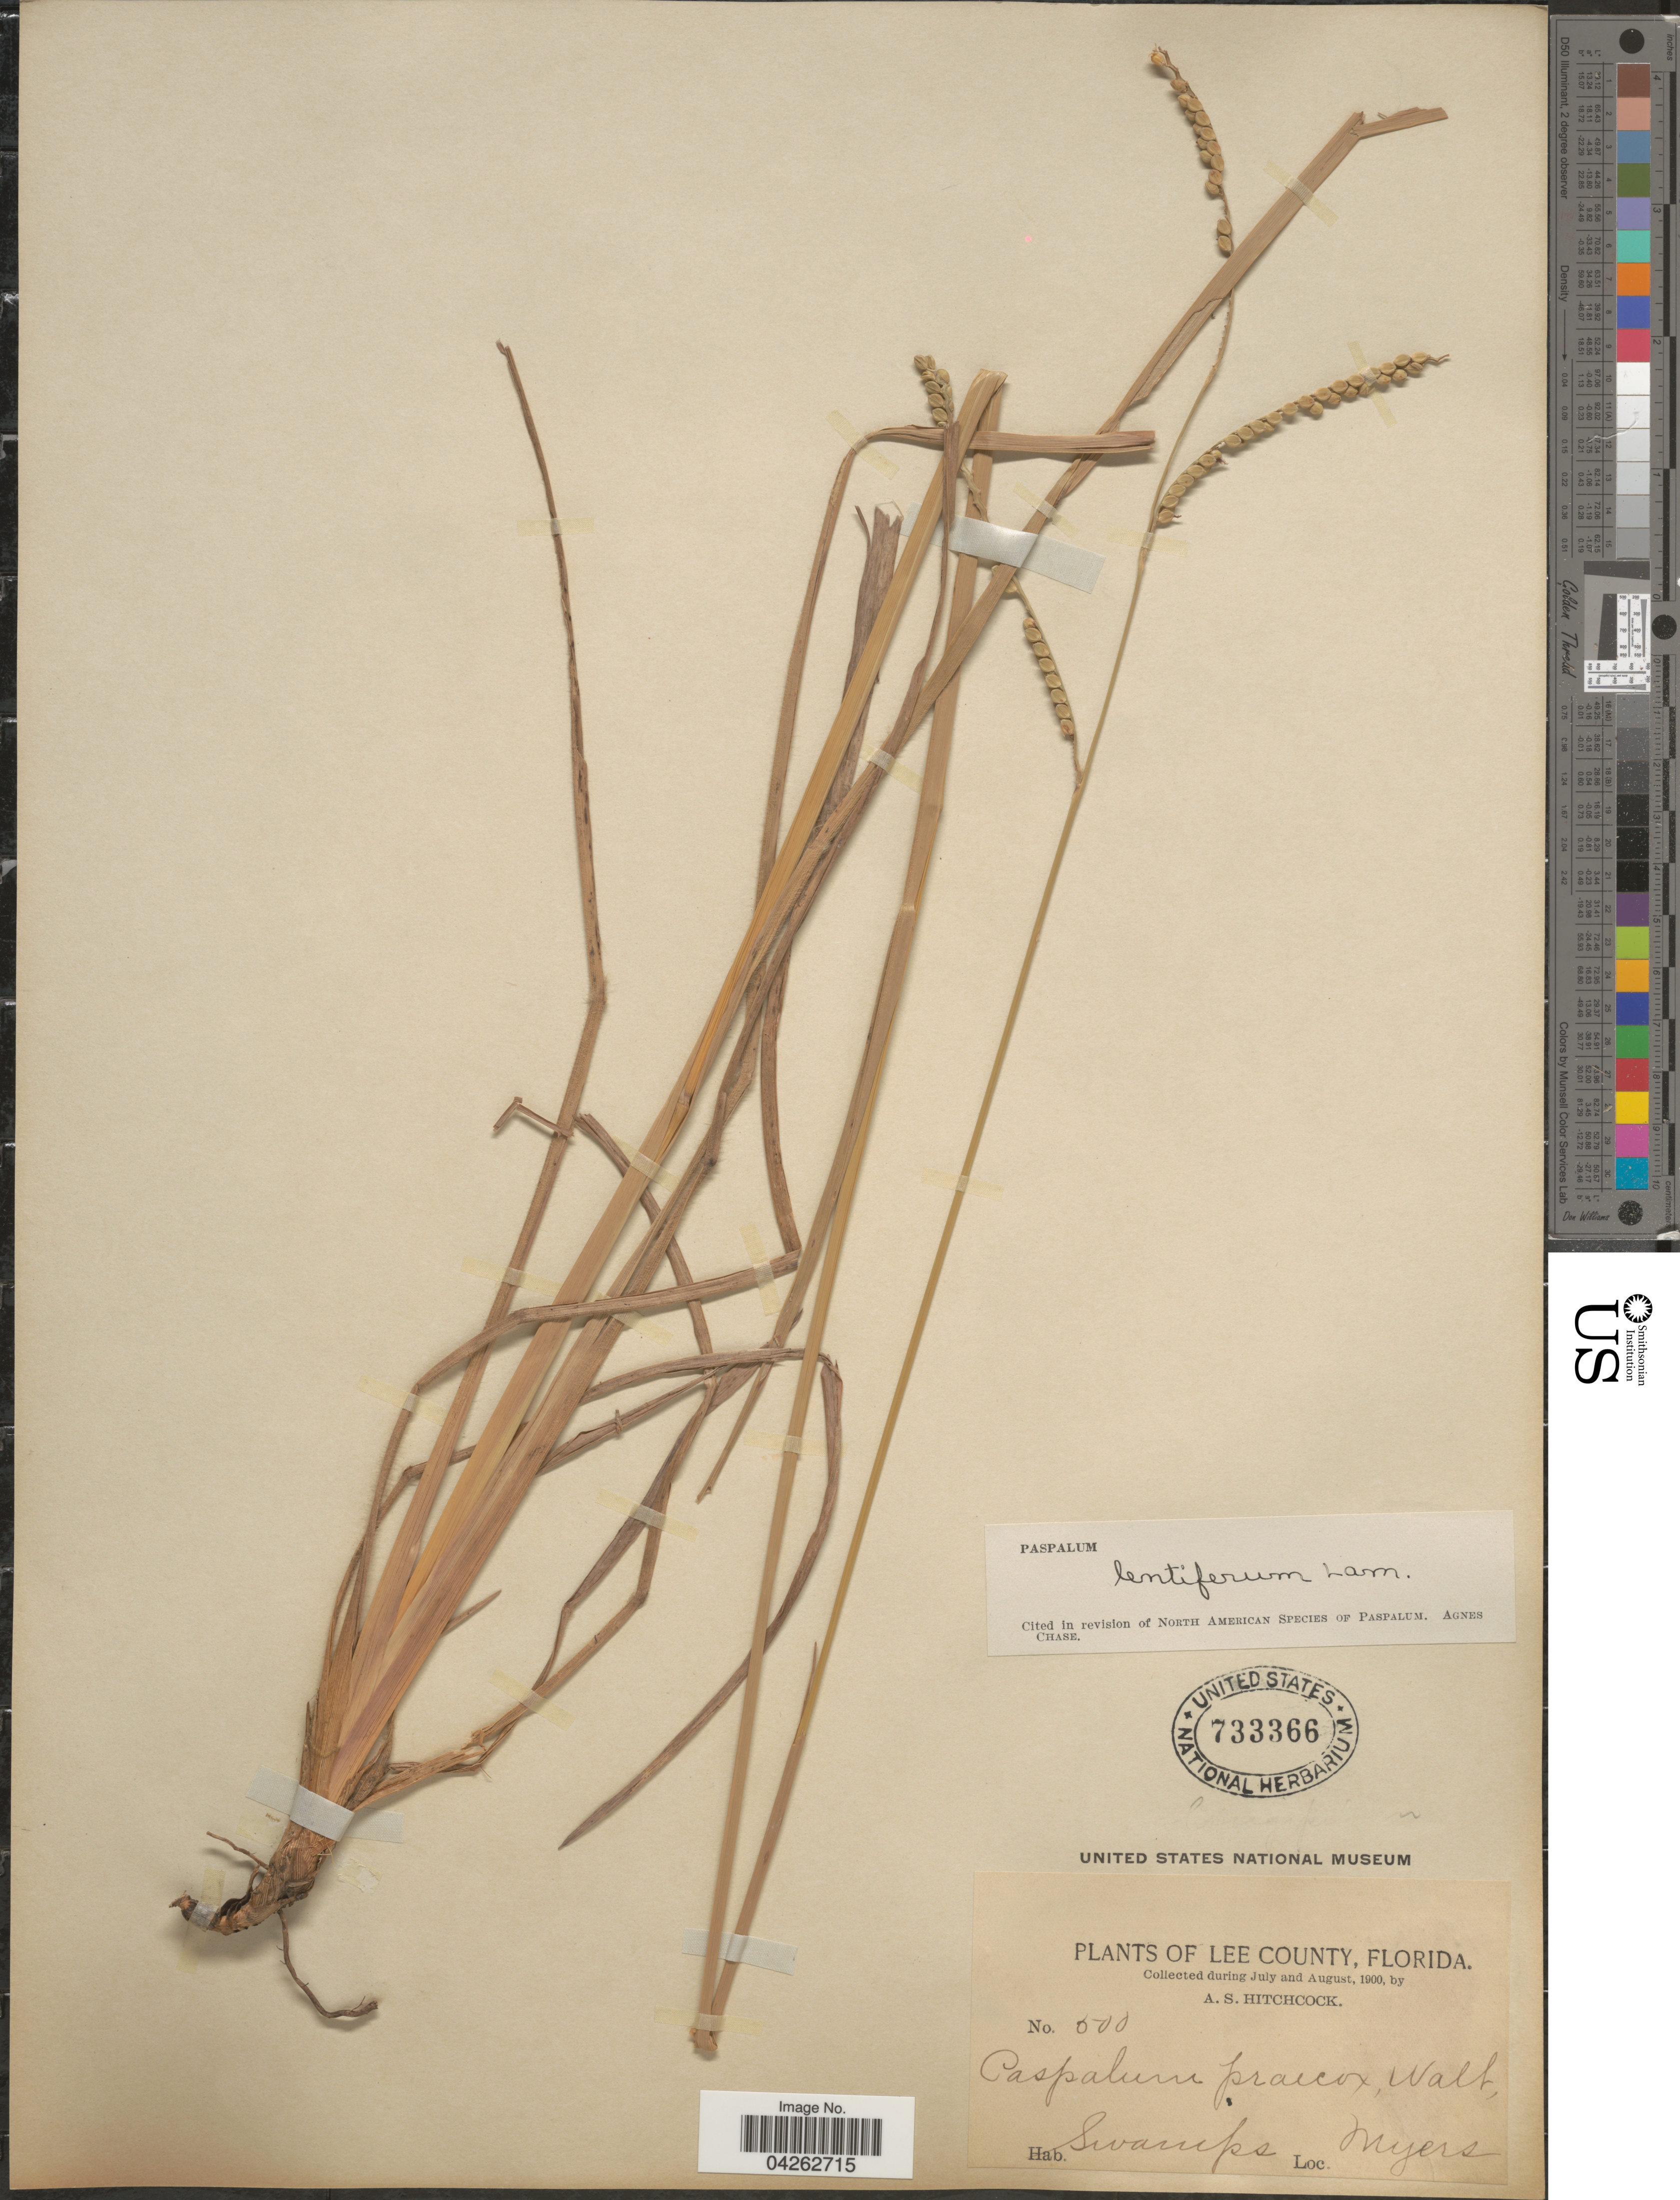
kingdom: Plantae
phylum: Tracheophyta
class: Liliopsida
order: Poales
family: Poaceae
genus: Paspalum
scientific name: Paspalum lentiferum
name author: Lam.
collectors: A. S. Hitchcock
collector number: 500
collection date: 1900-07/1900-08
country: United States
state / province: Florida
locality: Lee County. Swamps. Myers.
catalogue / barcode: US 733366